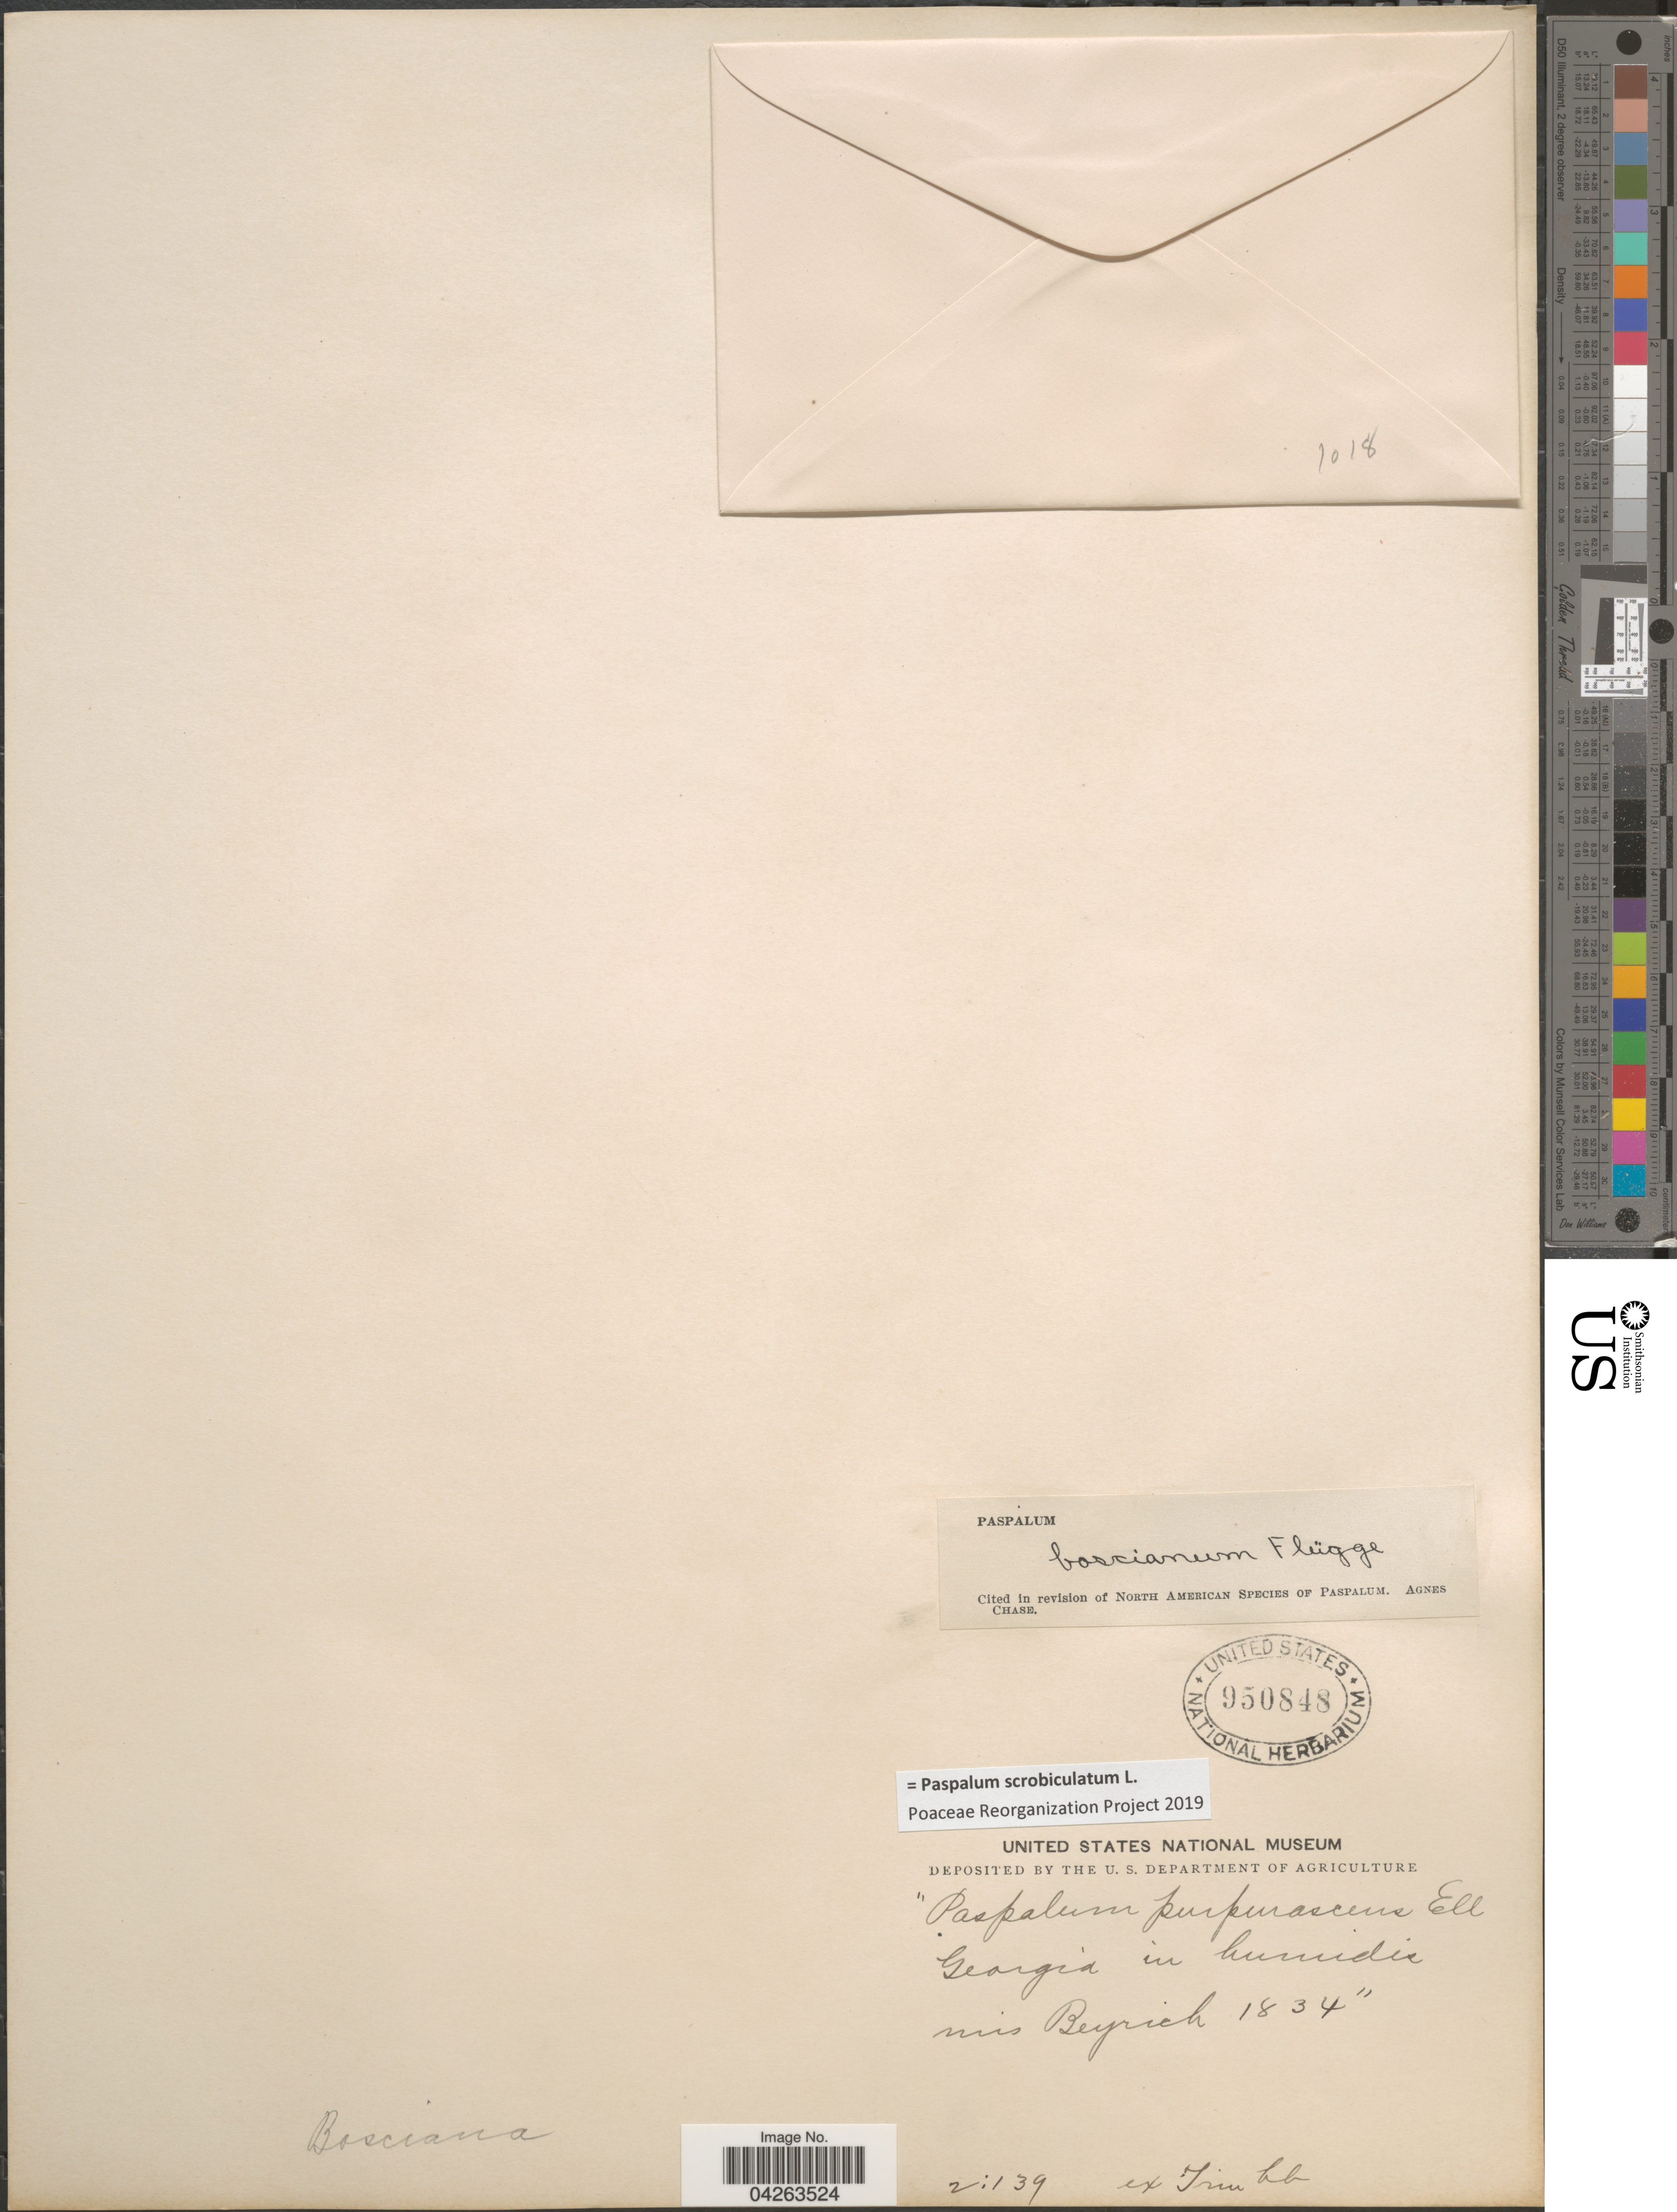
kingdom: Plantae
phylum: Tracheophyta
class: Liliopsida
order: Poales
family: Poaceae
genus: Paspalum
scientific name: Paspalum scrobiculatum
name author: L.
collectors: -. Beyrich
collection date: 1834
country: United States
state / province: Georgia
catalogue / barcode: US 950848